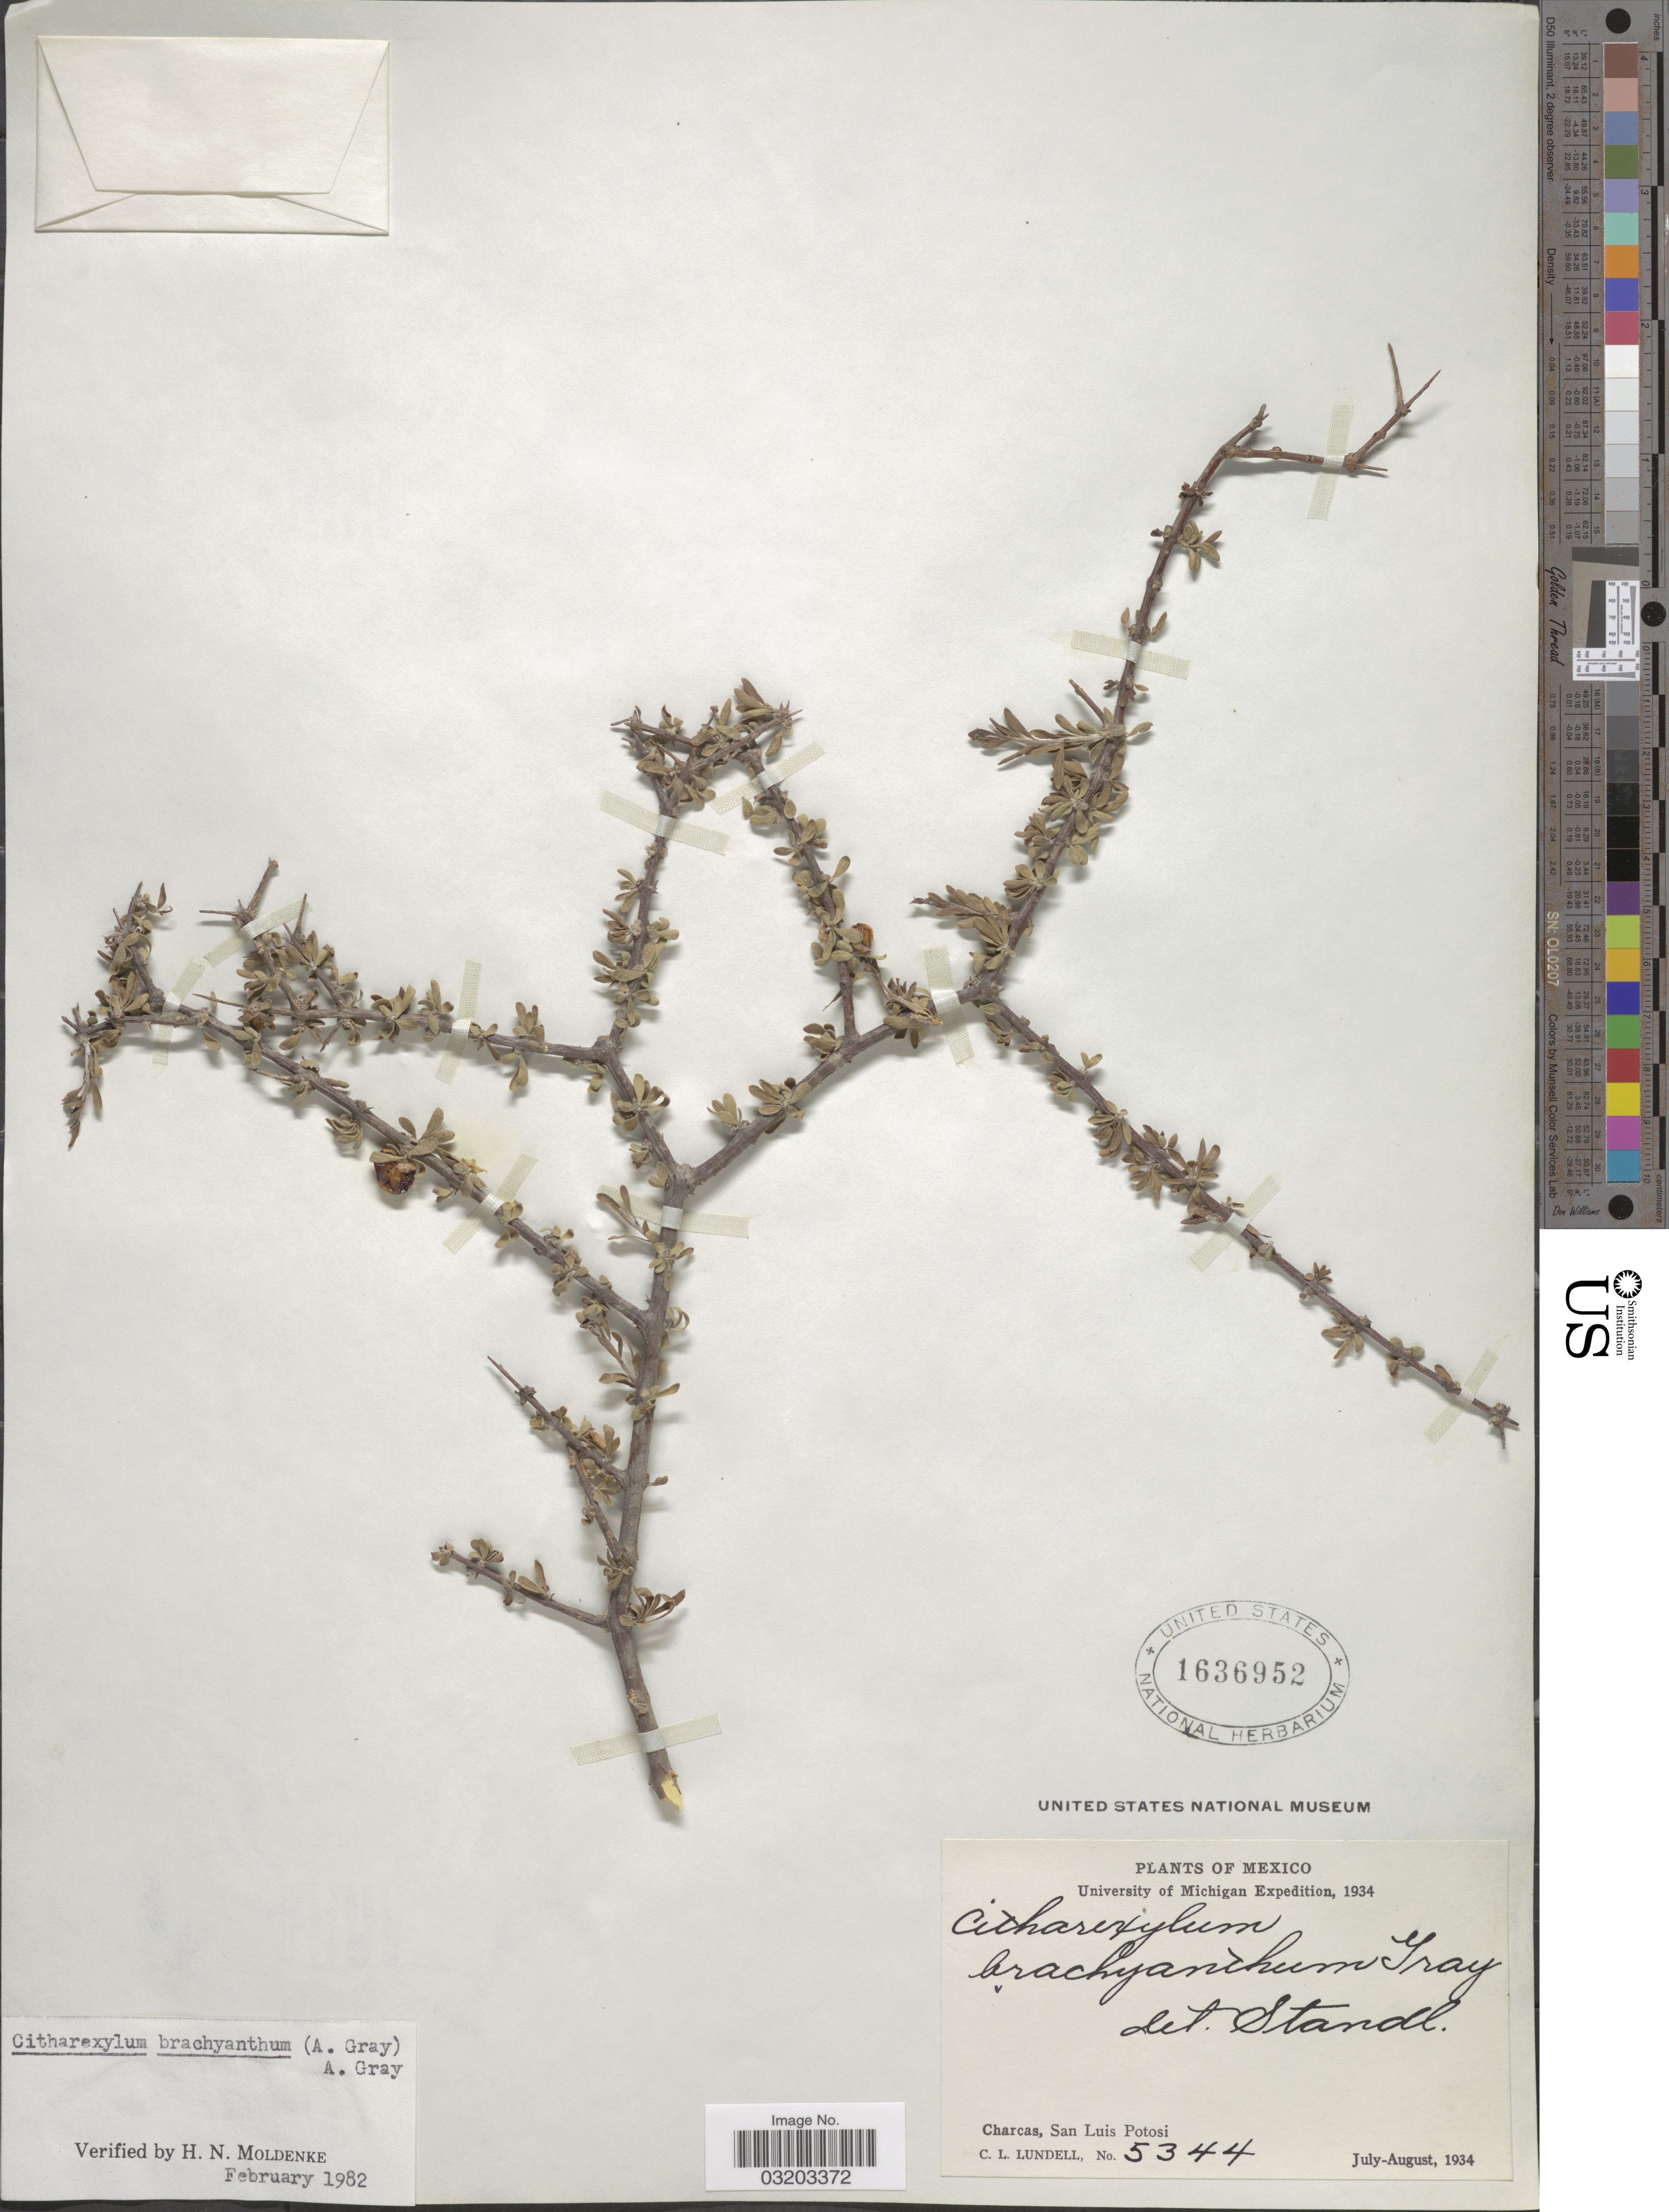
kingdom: Plantae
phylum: Tracheophyta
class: Magnoliopsida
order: Lamiales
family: Verbenaceae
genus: Citharexylum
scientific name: Citharexylum brachyanthum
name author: (A. Gray ex Hemsl.) A. Gray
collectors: C. L. Lundell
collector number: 5344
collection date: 1934-07/1934-08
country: Mexico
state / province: San Luis Potosí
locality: Charcas.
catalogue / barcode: US 1636952